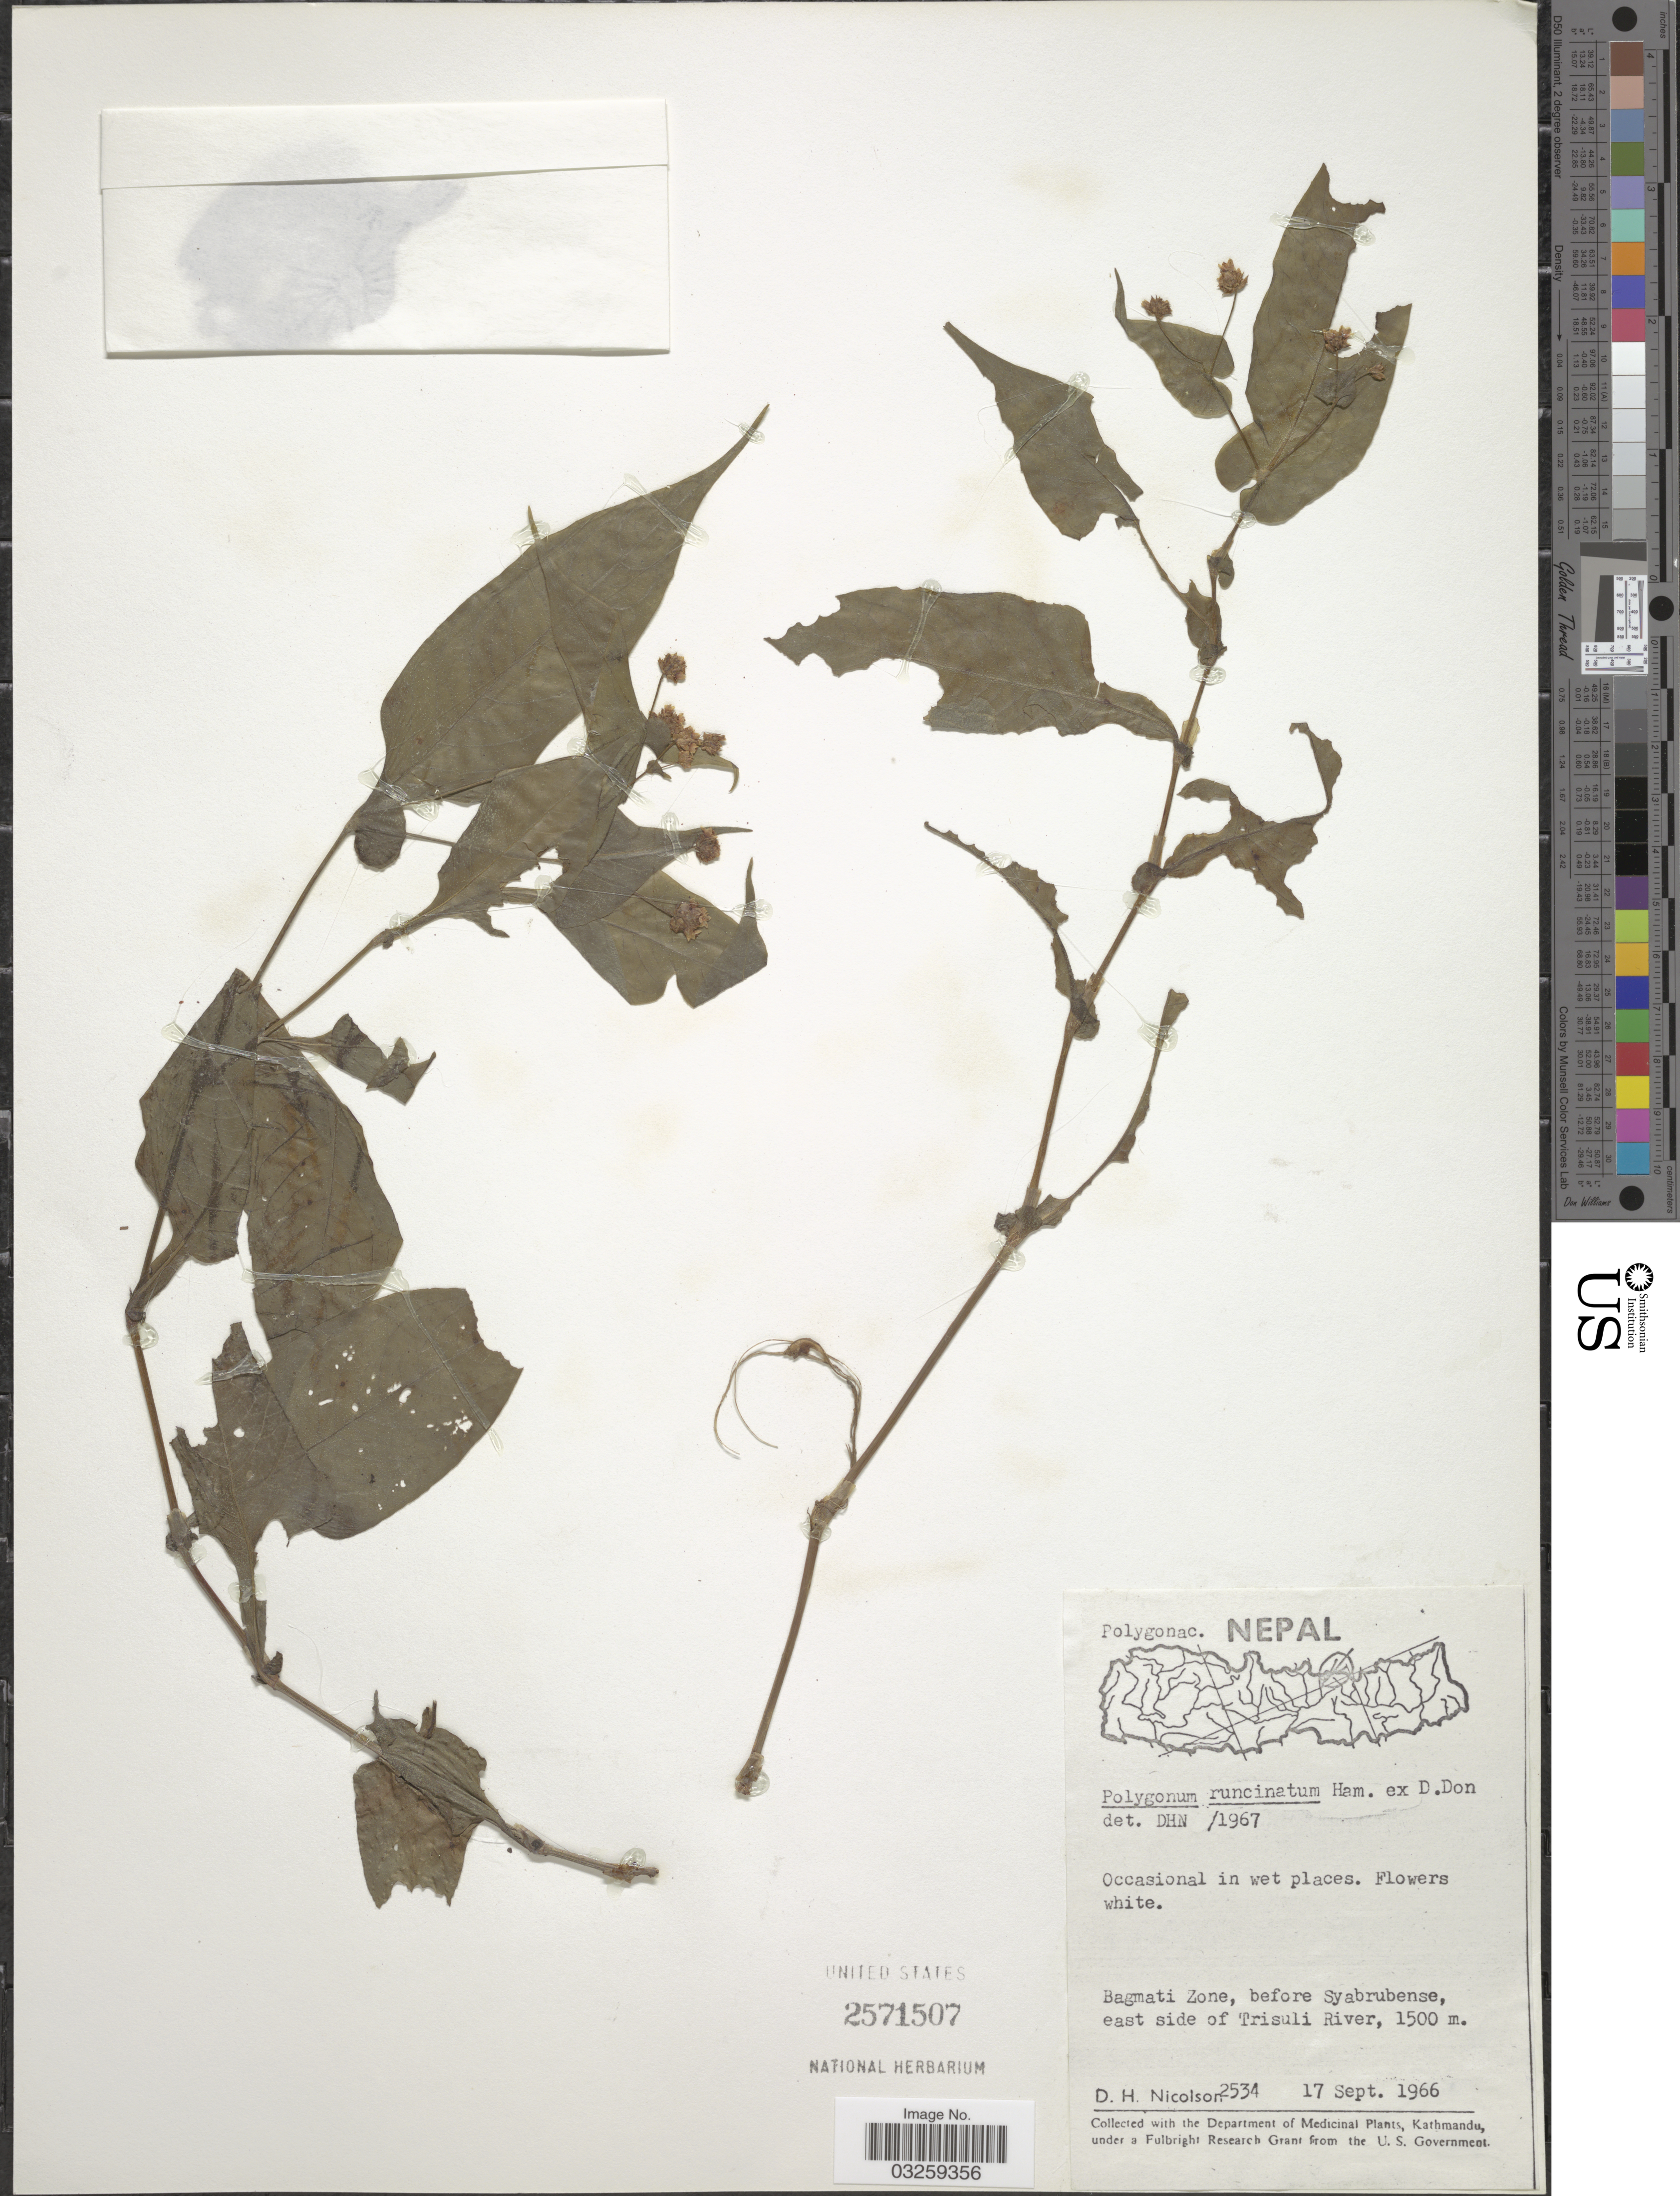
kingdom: Plantae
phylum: Tracheophyta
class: Magnoliopsida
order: Caryophyllales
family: Polygonaceae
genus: Polygonum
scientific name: Polygonum runcinatum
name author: Buch.-Ham. ex D. Don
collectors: D. H. Nicolson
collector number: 2534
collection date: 1966-09-17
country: Nepal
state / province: Bagmati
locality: Bagmati Zone, before Syabrubense, east side of Trisuli River.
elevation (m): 1500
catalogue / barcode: US 2571507